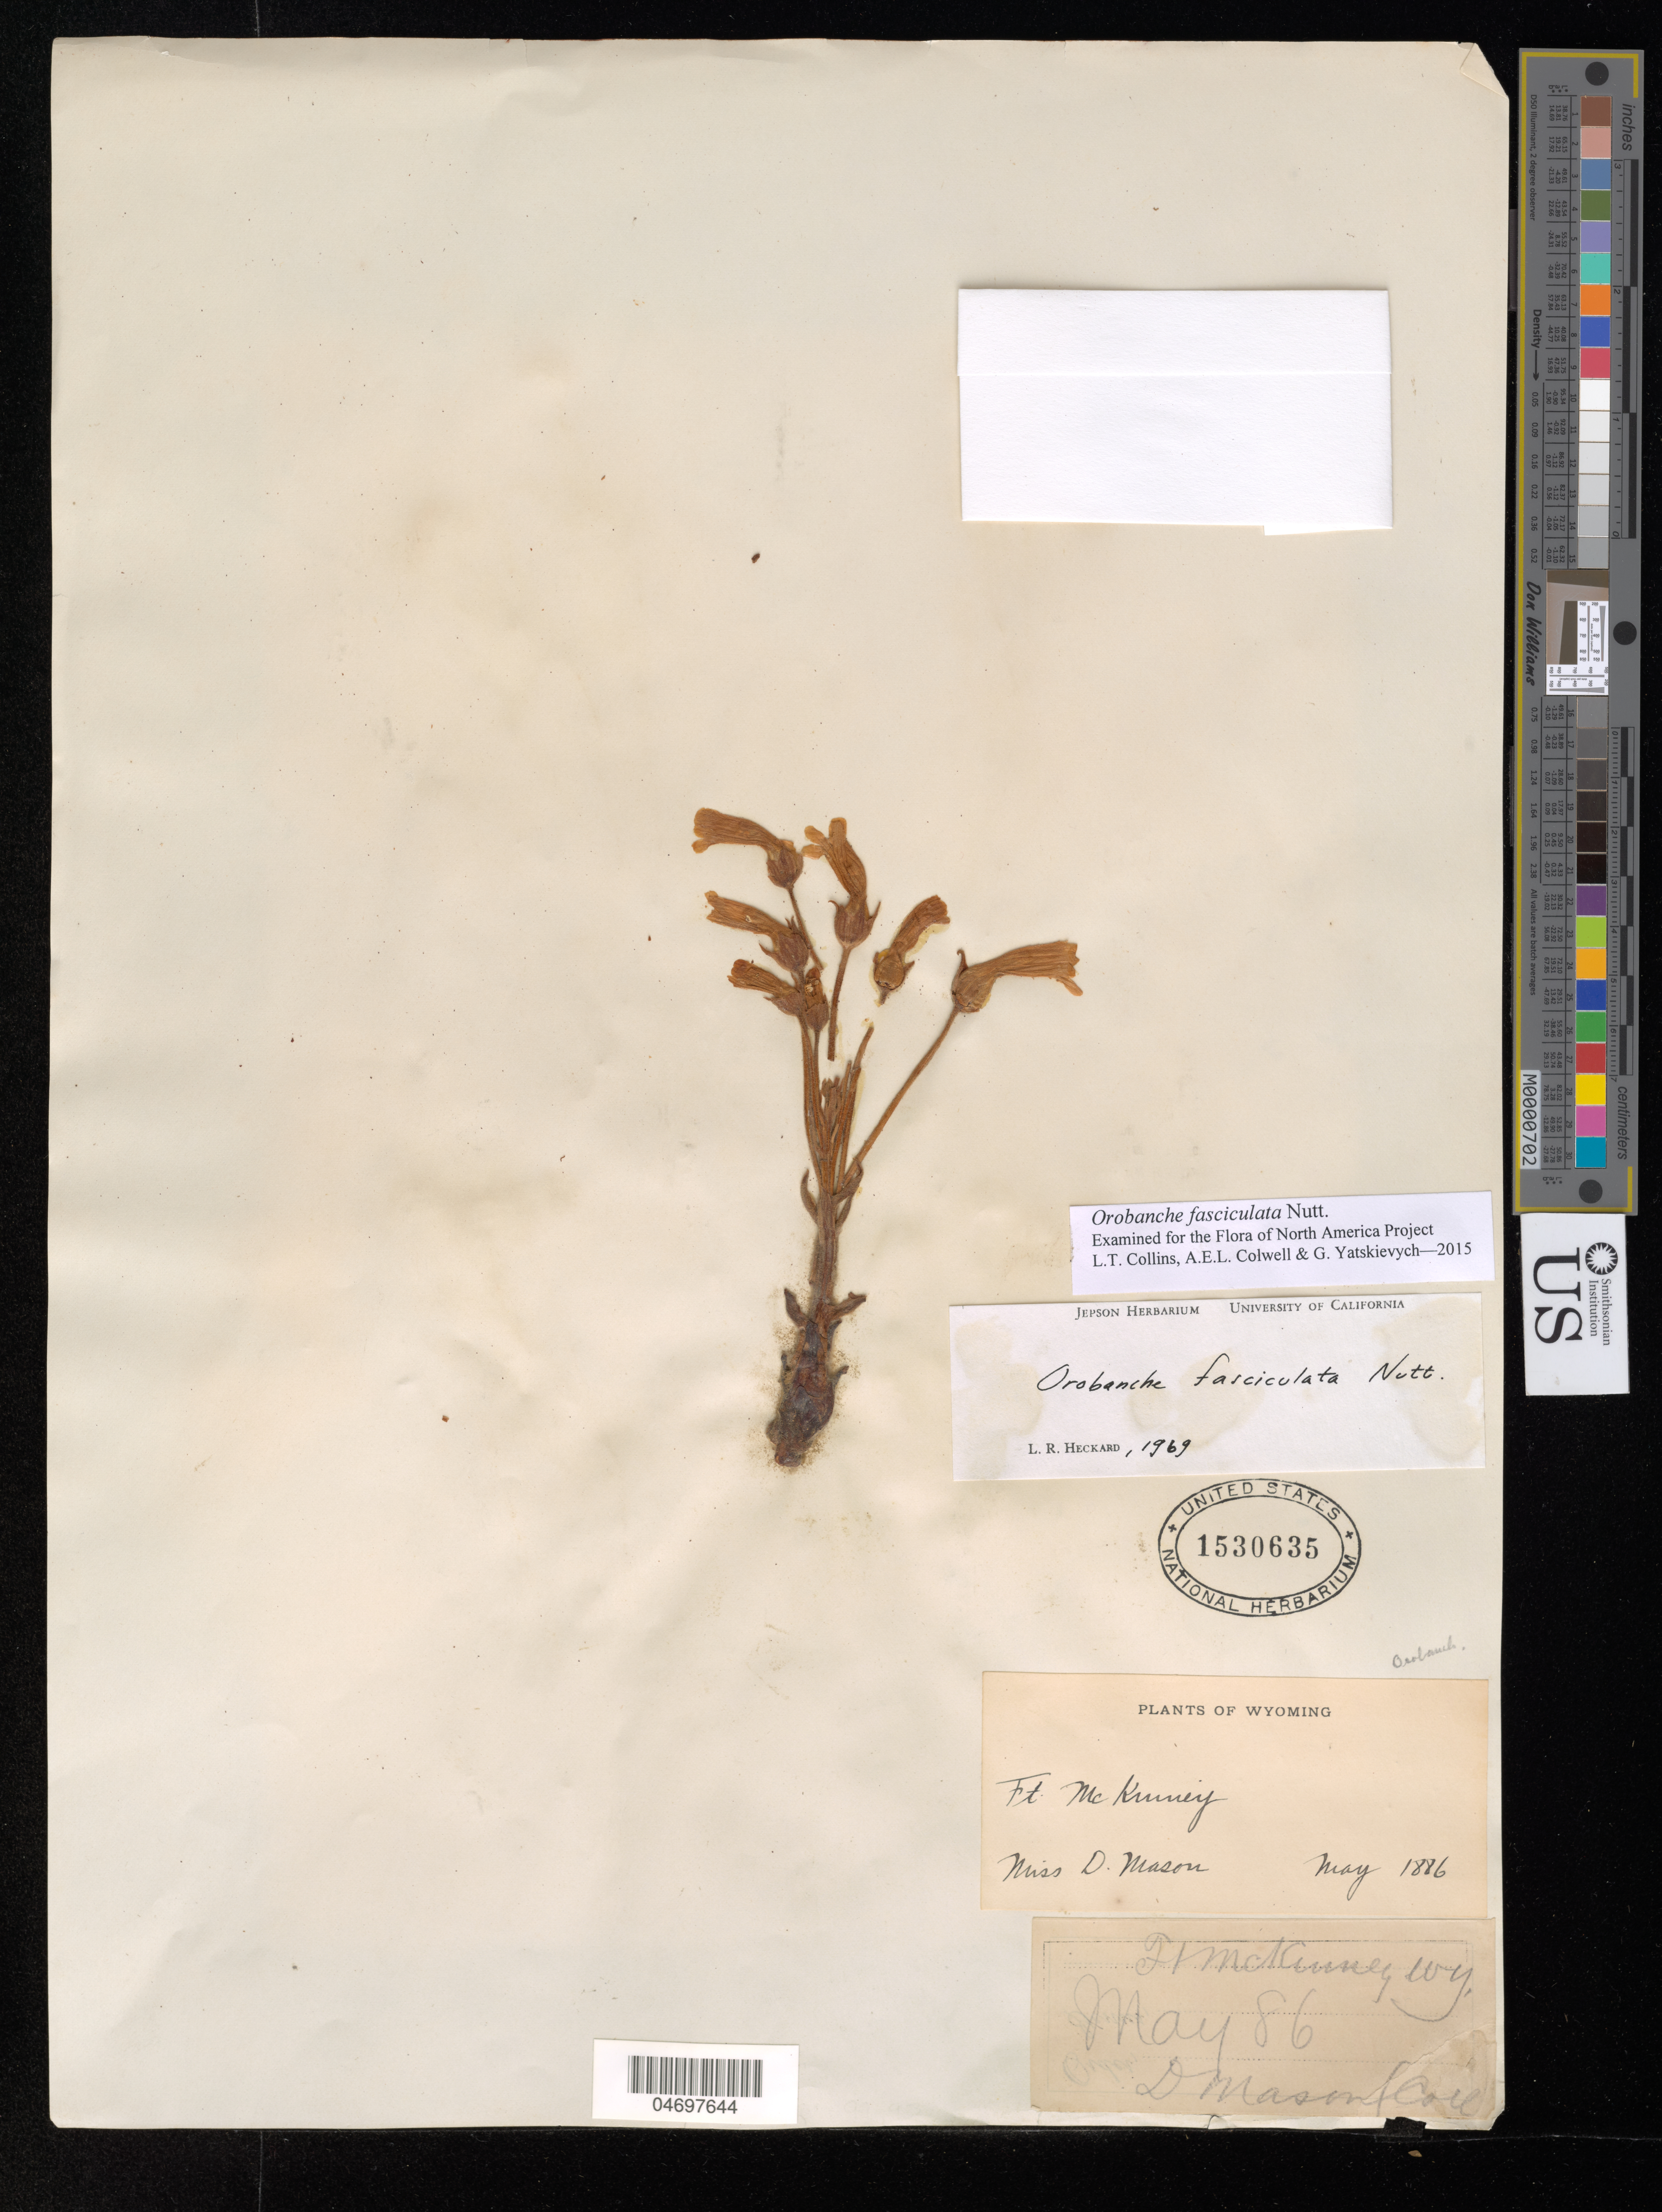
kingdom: Plantae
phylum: Tracheophyta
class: Magnoliopsida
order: Lamiales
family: Orobanchaceae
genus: Orobanche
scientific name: Orobanche fasciculata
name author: Nutt.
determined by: Collins, L. T.; Colwell, A. E.; Yatskievych, G. A.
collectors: D. Mason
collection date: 1886-05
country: United States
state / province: Wyoming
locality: Ft. McKinney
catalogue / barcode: US 1530635